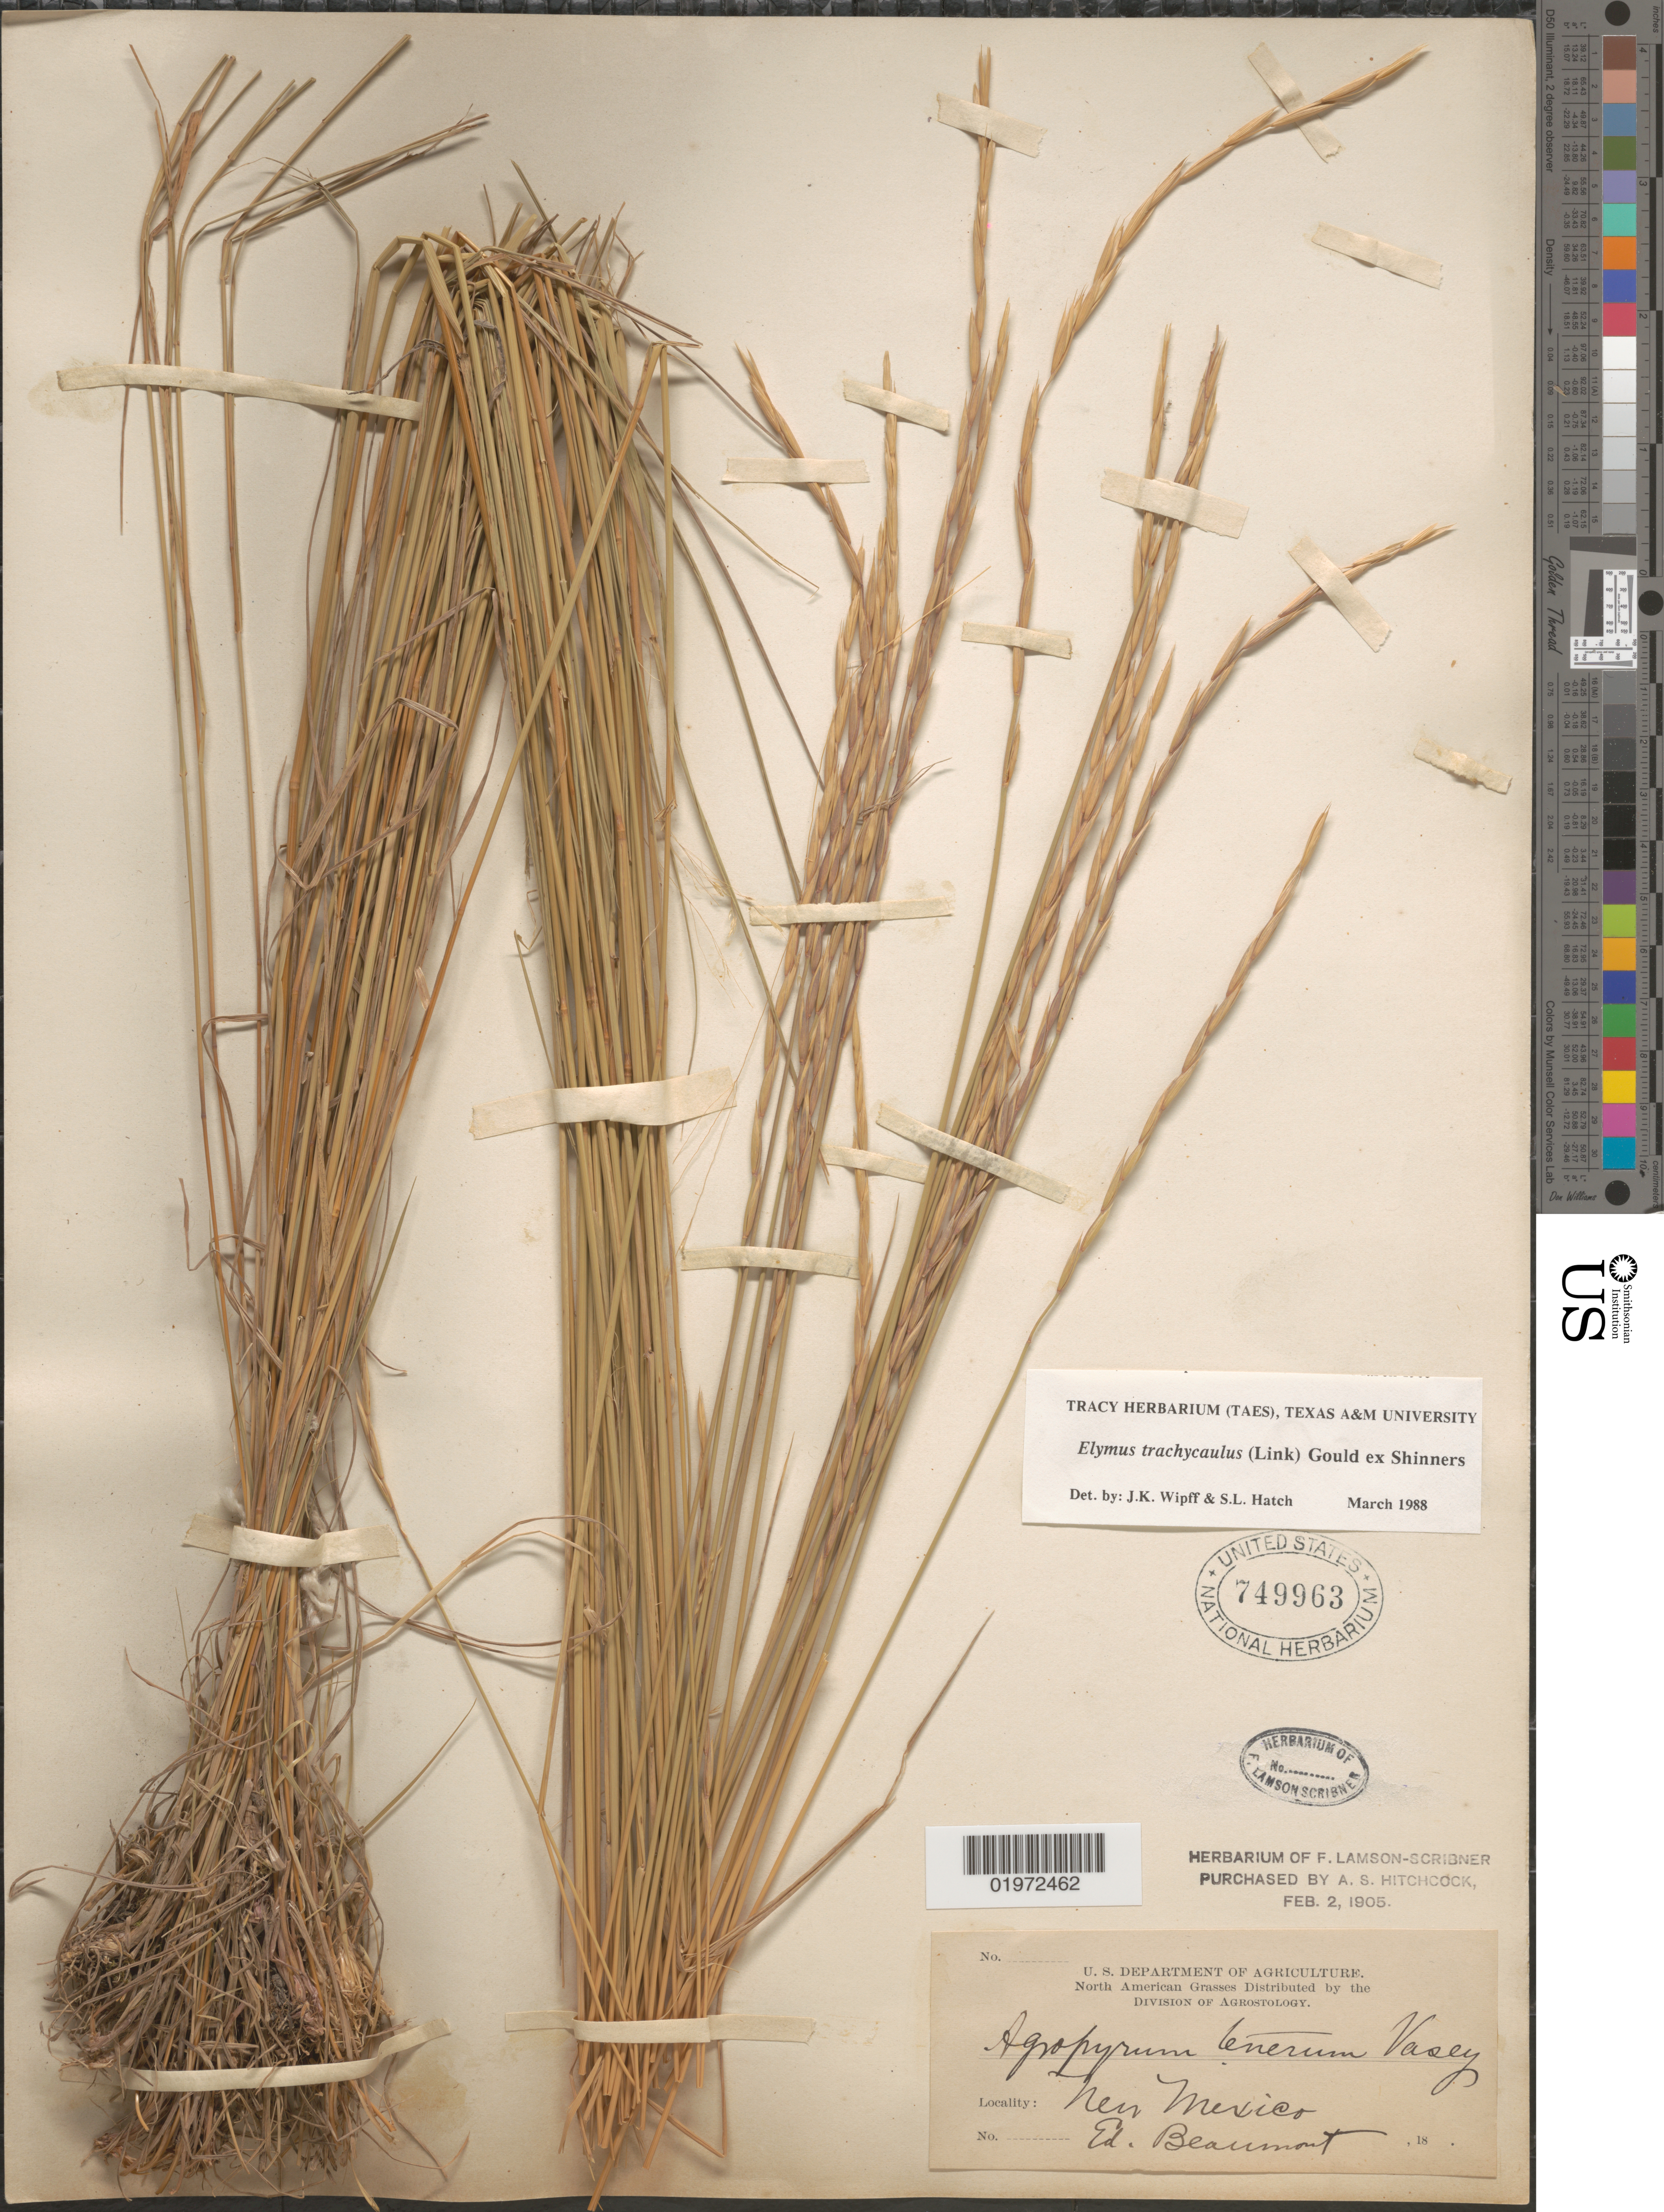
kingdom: Plantae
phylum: Tracheophyta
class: Liliopsida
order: Poales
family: Poaceae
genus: Elymus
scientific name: Elymus trachycaulus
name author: (Link) Gould ex Shinners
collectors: E. Beaumont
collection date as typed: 18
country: United States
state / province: New Mexico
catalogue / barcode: US 749963